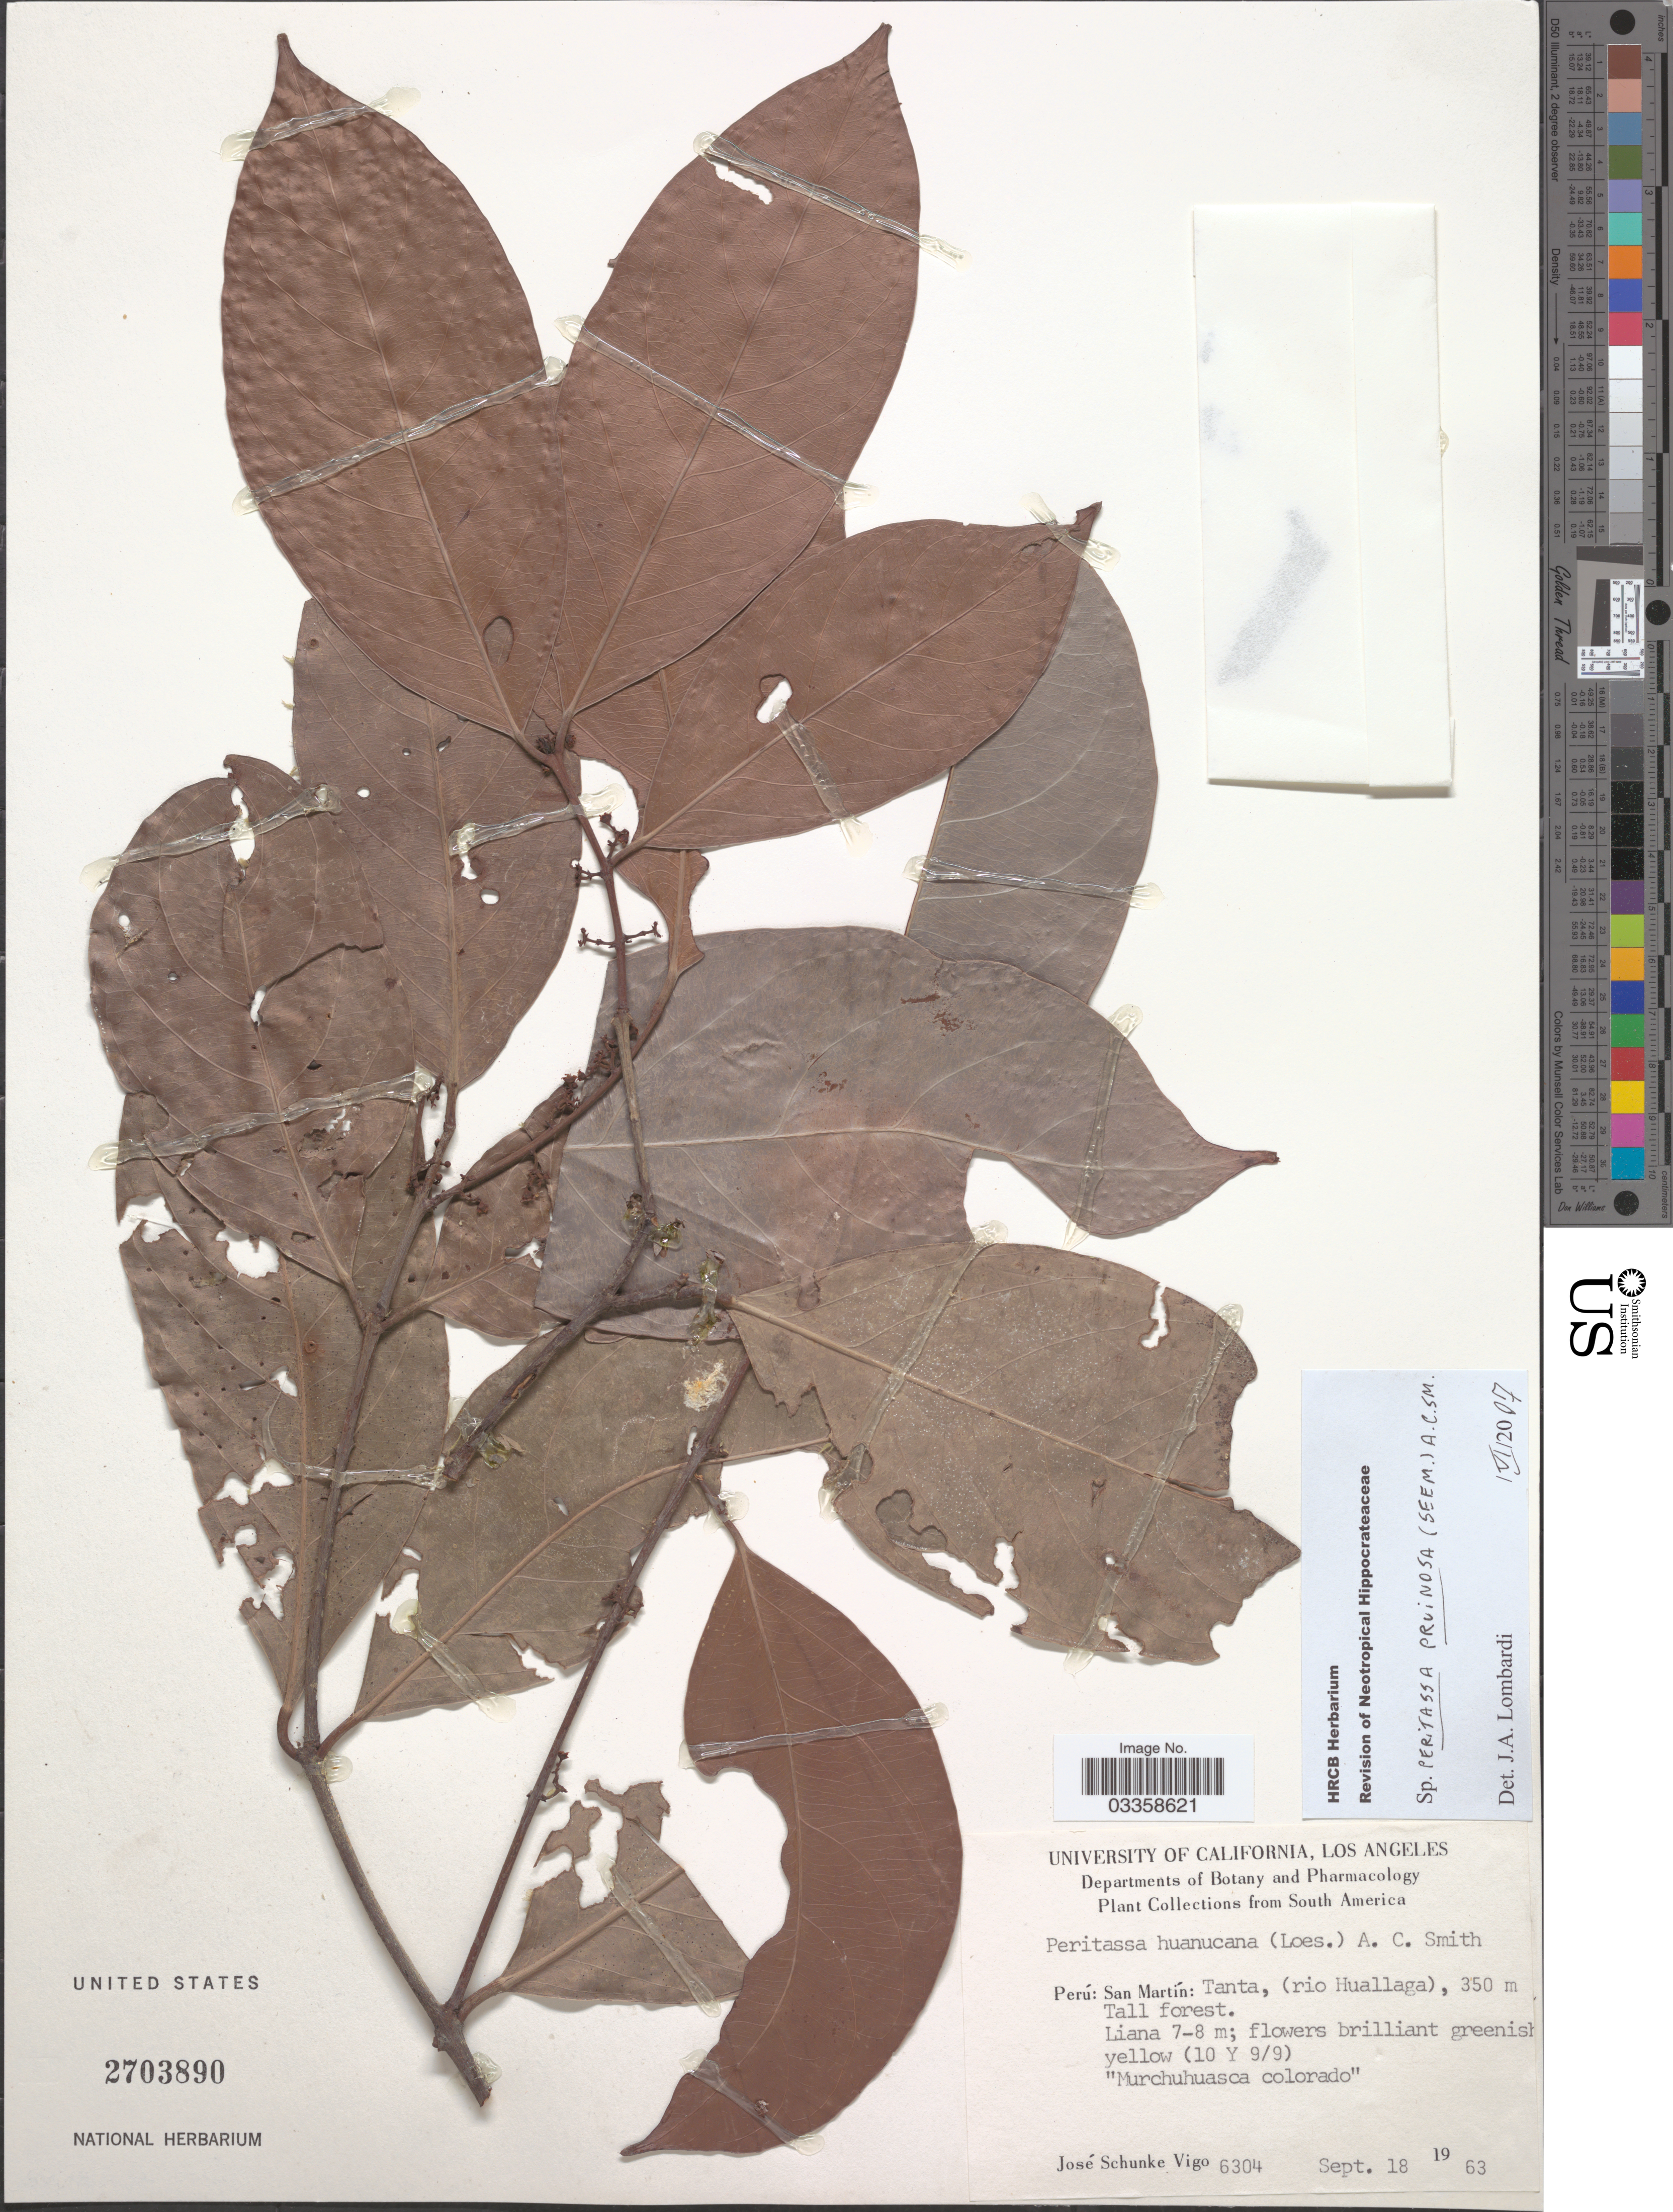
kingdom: Plantae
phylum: Tracheophyta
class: Magnoliopsida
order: Celastrales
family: Celastraceae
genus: Peritassa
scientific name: Peritassa pruinosa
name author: (Seem.) A.C. Sm.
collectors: J. Schunke Vigo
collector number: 6304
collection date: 1963-09-18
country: Peru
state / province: San Martín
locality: Tanta, (rio Huallaga).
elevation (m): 350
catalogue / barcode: US 2703890